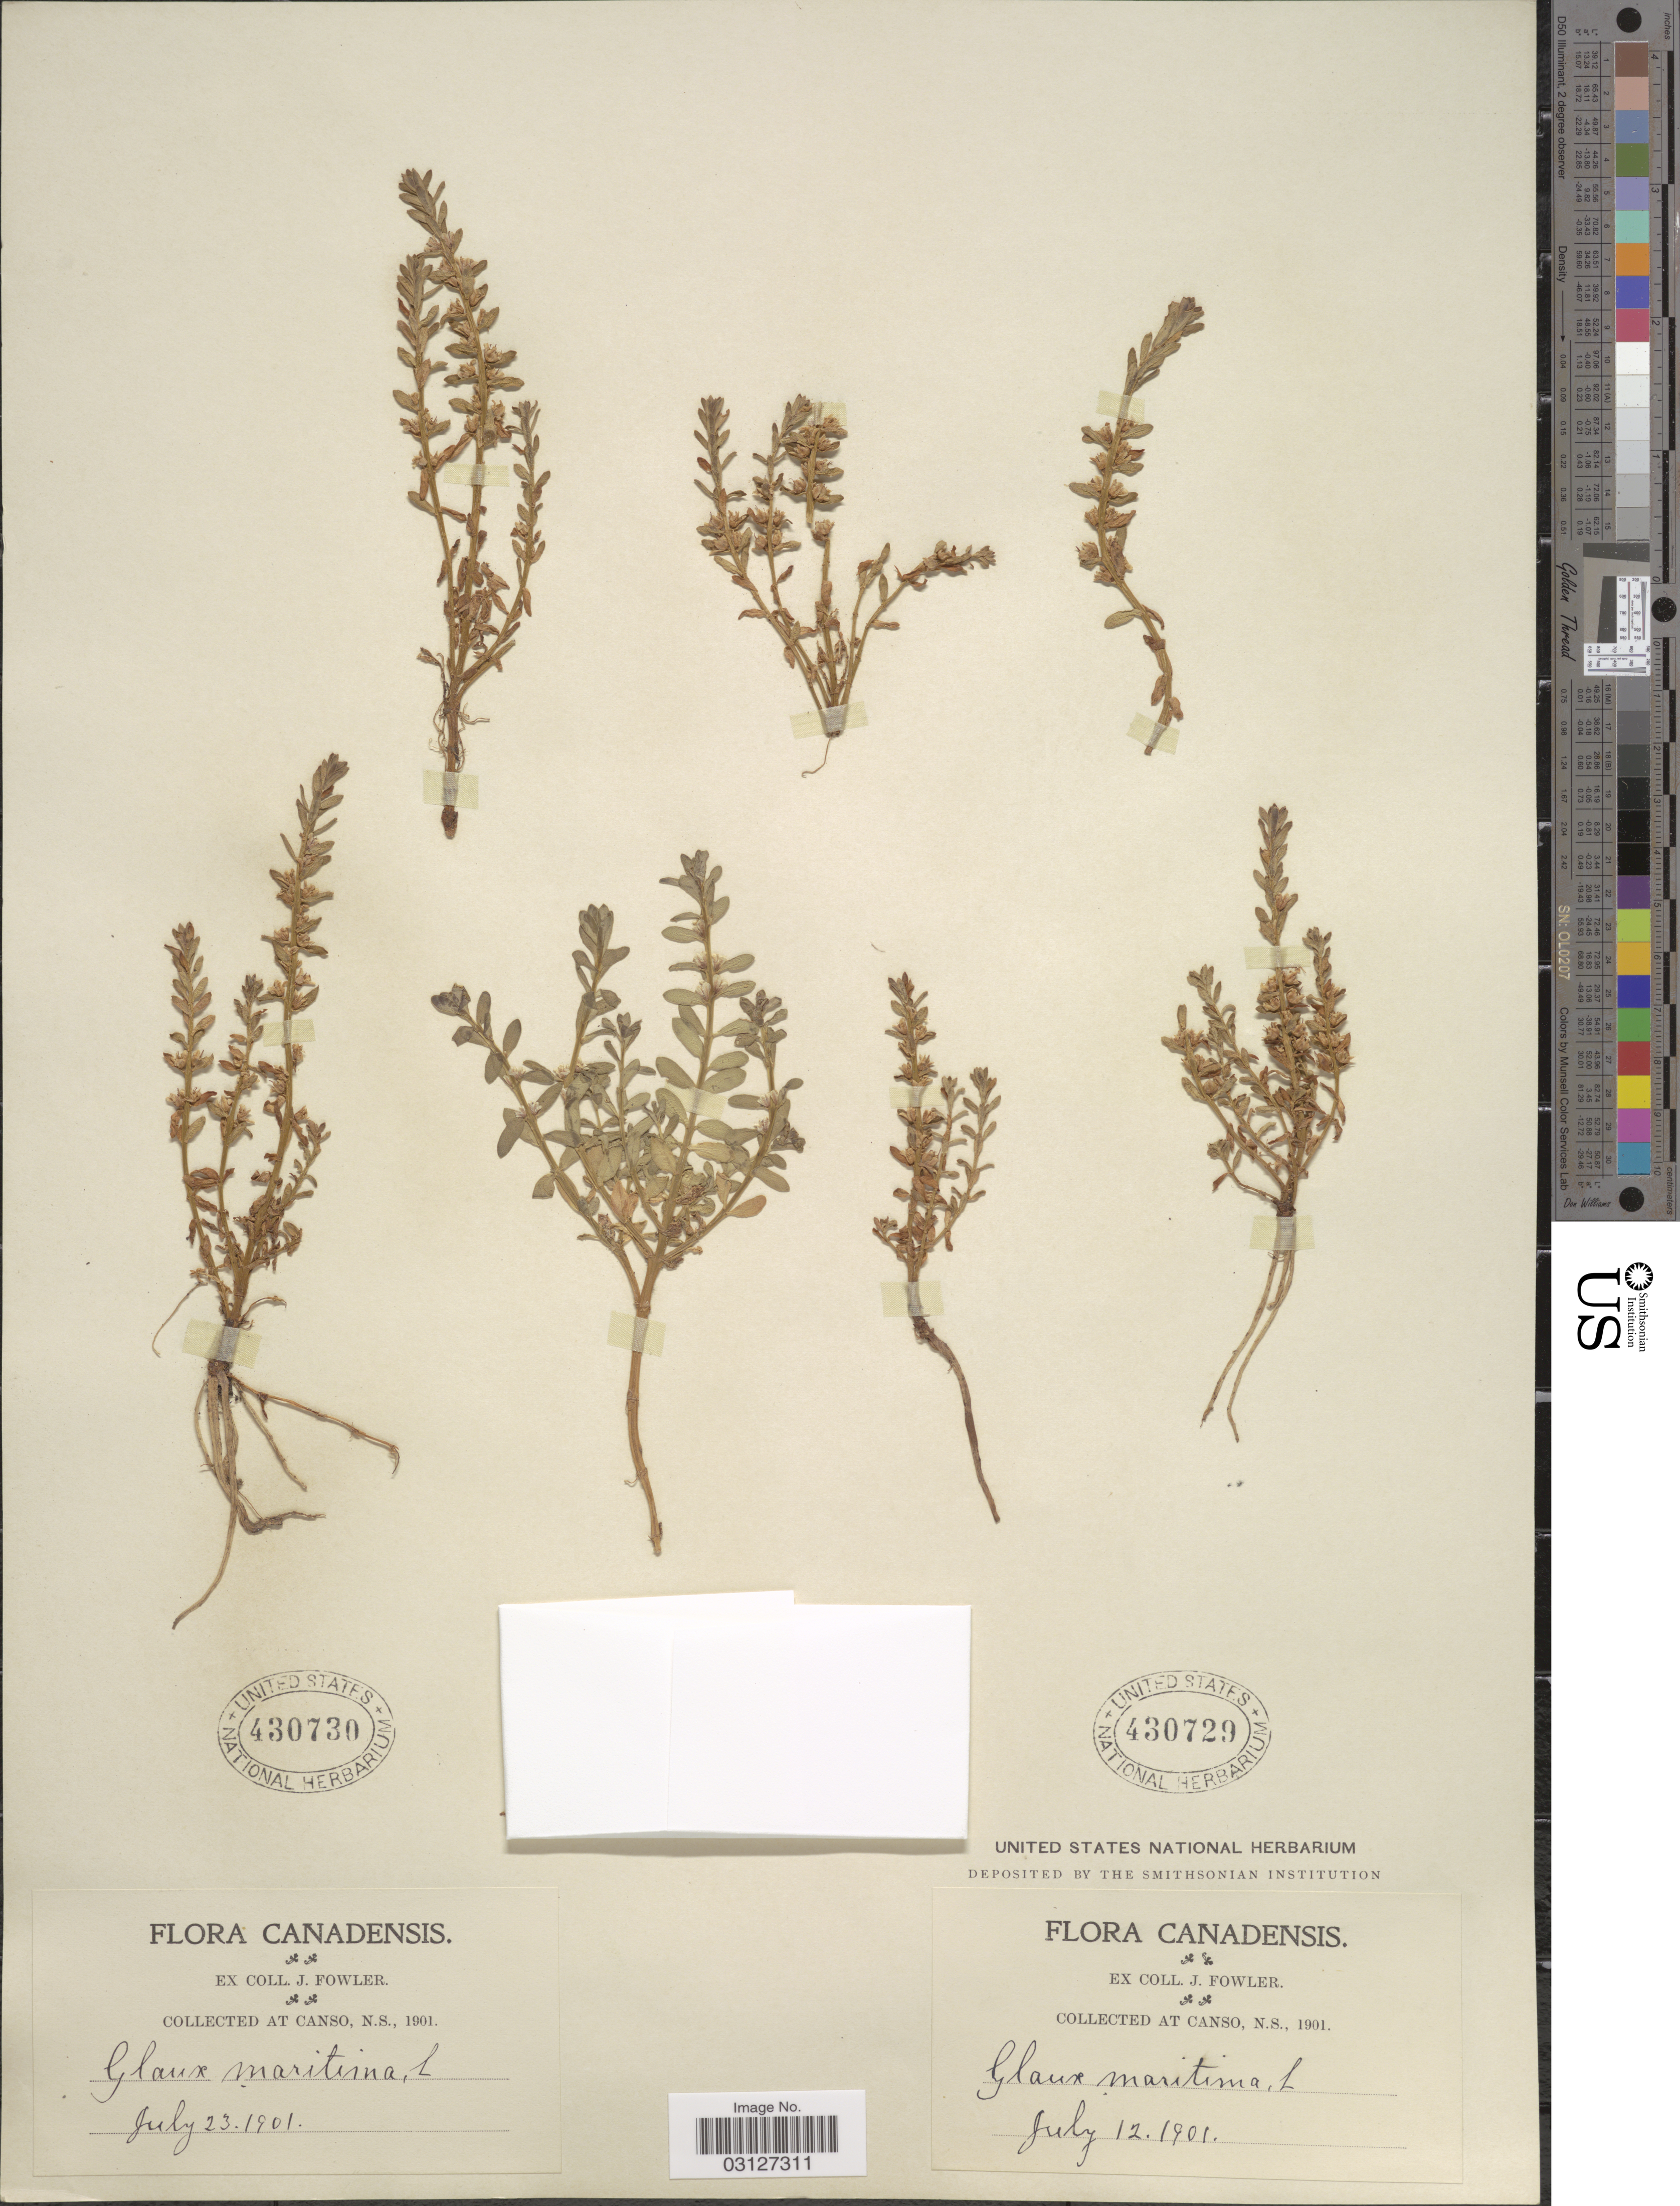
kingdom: Plantae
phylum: Tracheophyta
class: Magnoliopsida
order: Ericales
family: Primulaceae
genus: Glaux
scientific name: Glaux maritima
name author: L.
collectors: J. Fowler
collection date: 1901-07-23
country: Canada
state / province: Nova Scotia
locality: Canso.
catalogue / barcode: US 430730-2